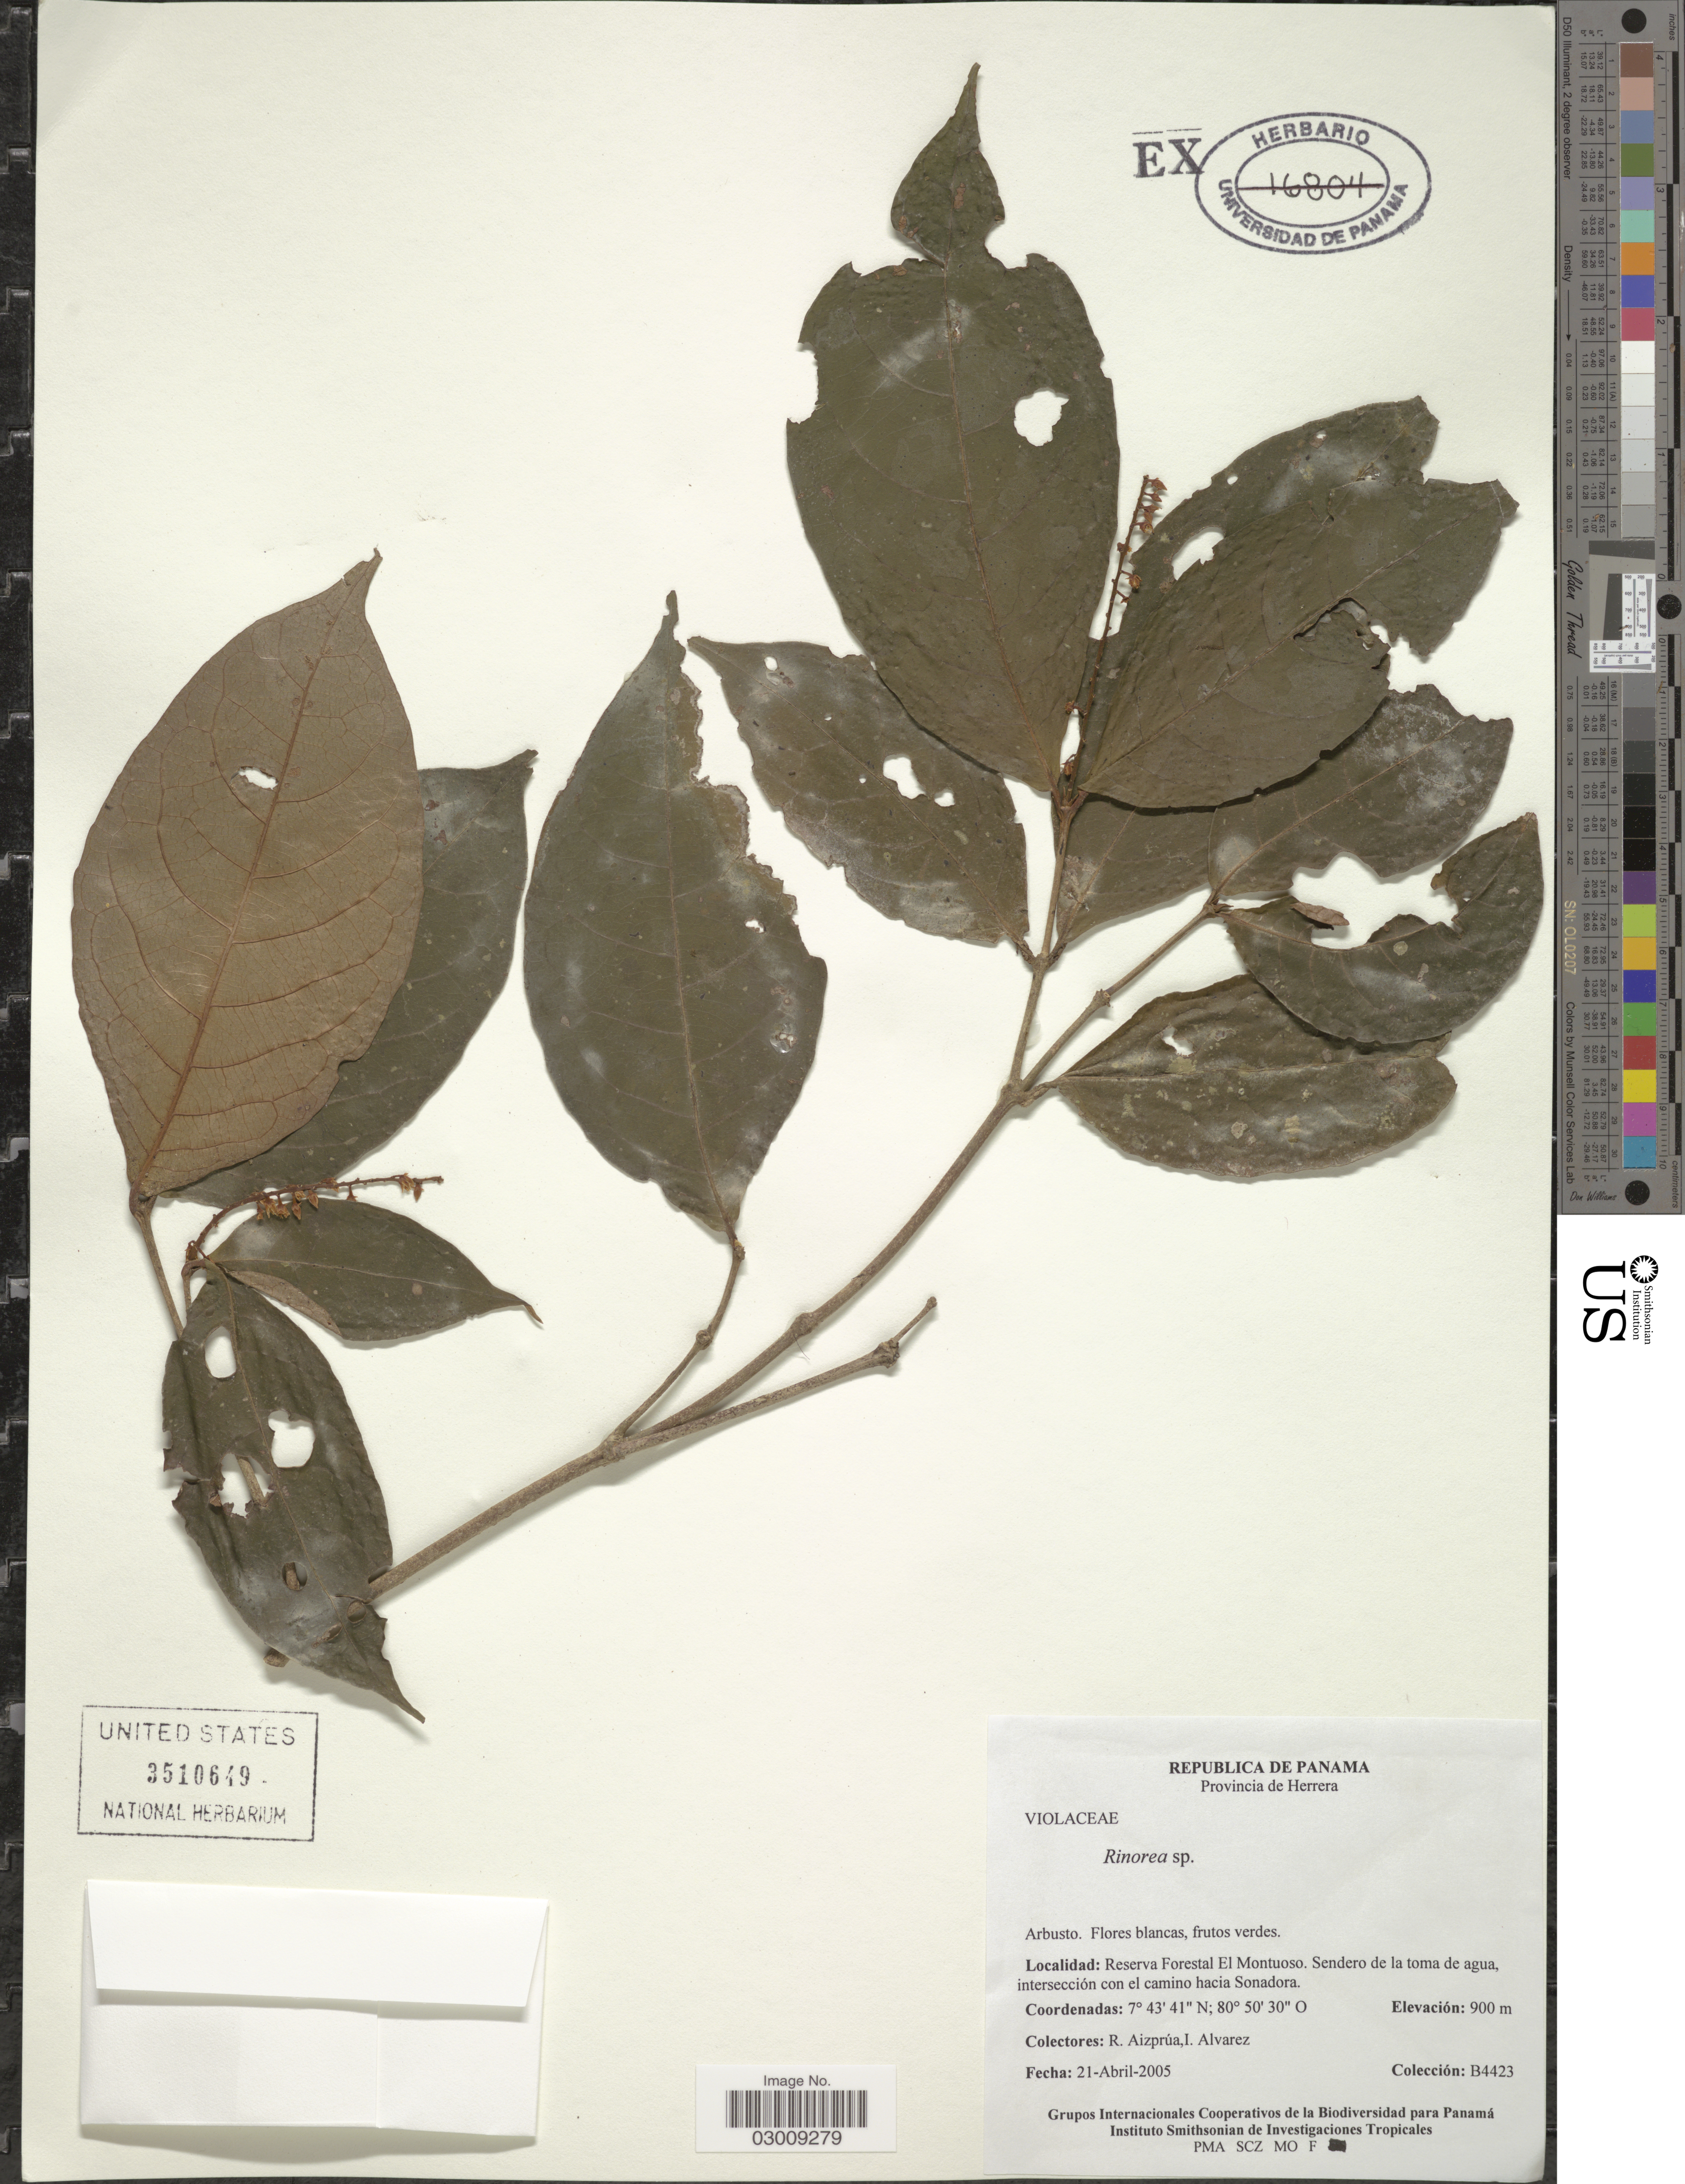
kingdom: Plantae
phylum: Tracheophyta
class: Magnoliopsida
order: Malpighiales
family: Violaceae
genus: Rinorea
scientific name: Rinorea dasyadena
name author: A. Robyns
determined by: Hoyos-Gomez, S. E.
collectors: R. Aizprúa & I. Alvarez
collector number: B4423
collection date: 2005-04-21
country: Panama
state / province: Herrera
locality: Reserva Forestal El Montuoso. Sendero de la toma de agua, intersección con el camino hacia Sonadora.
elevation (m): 900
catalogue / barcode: US 3510649